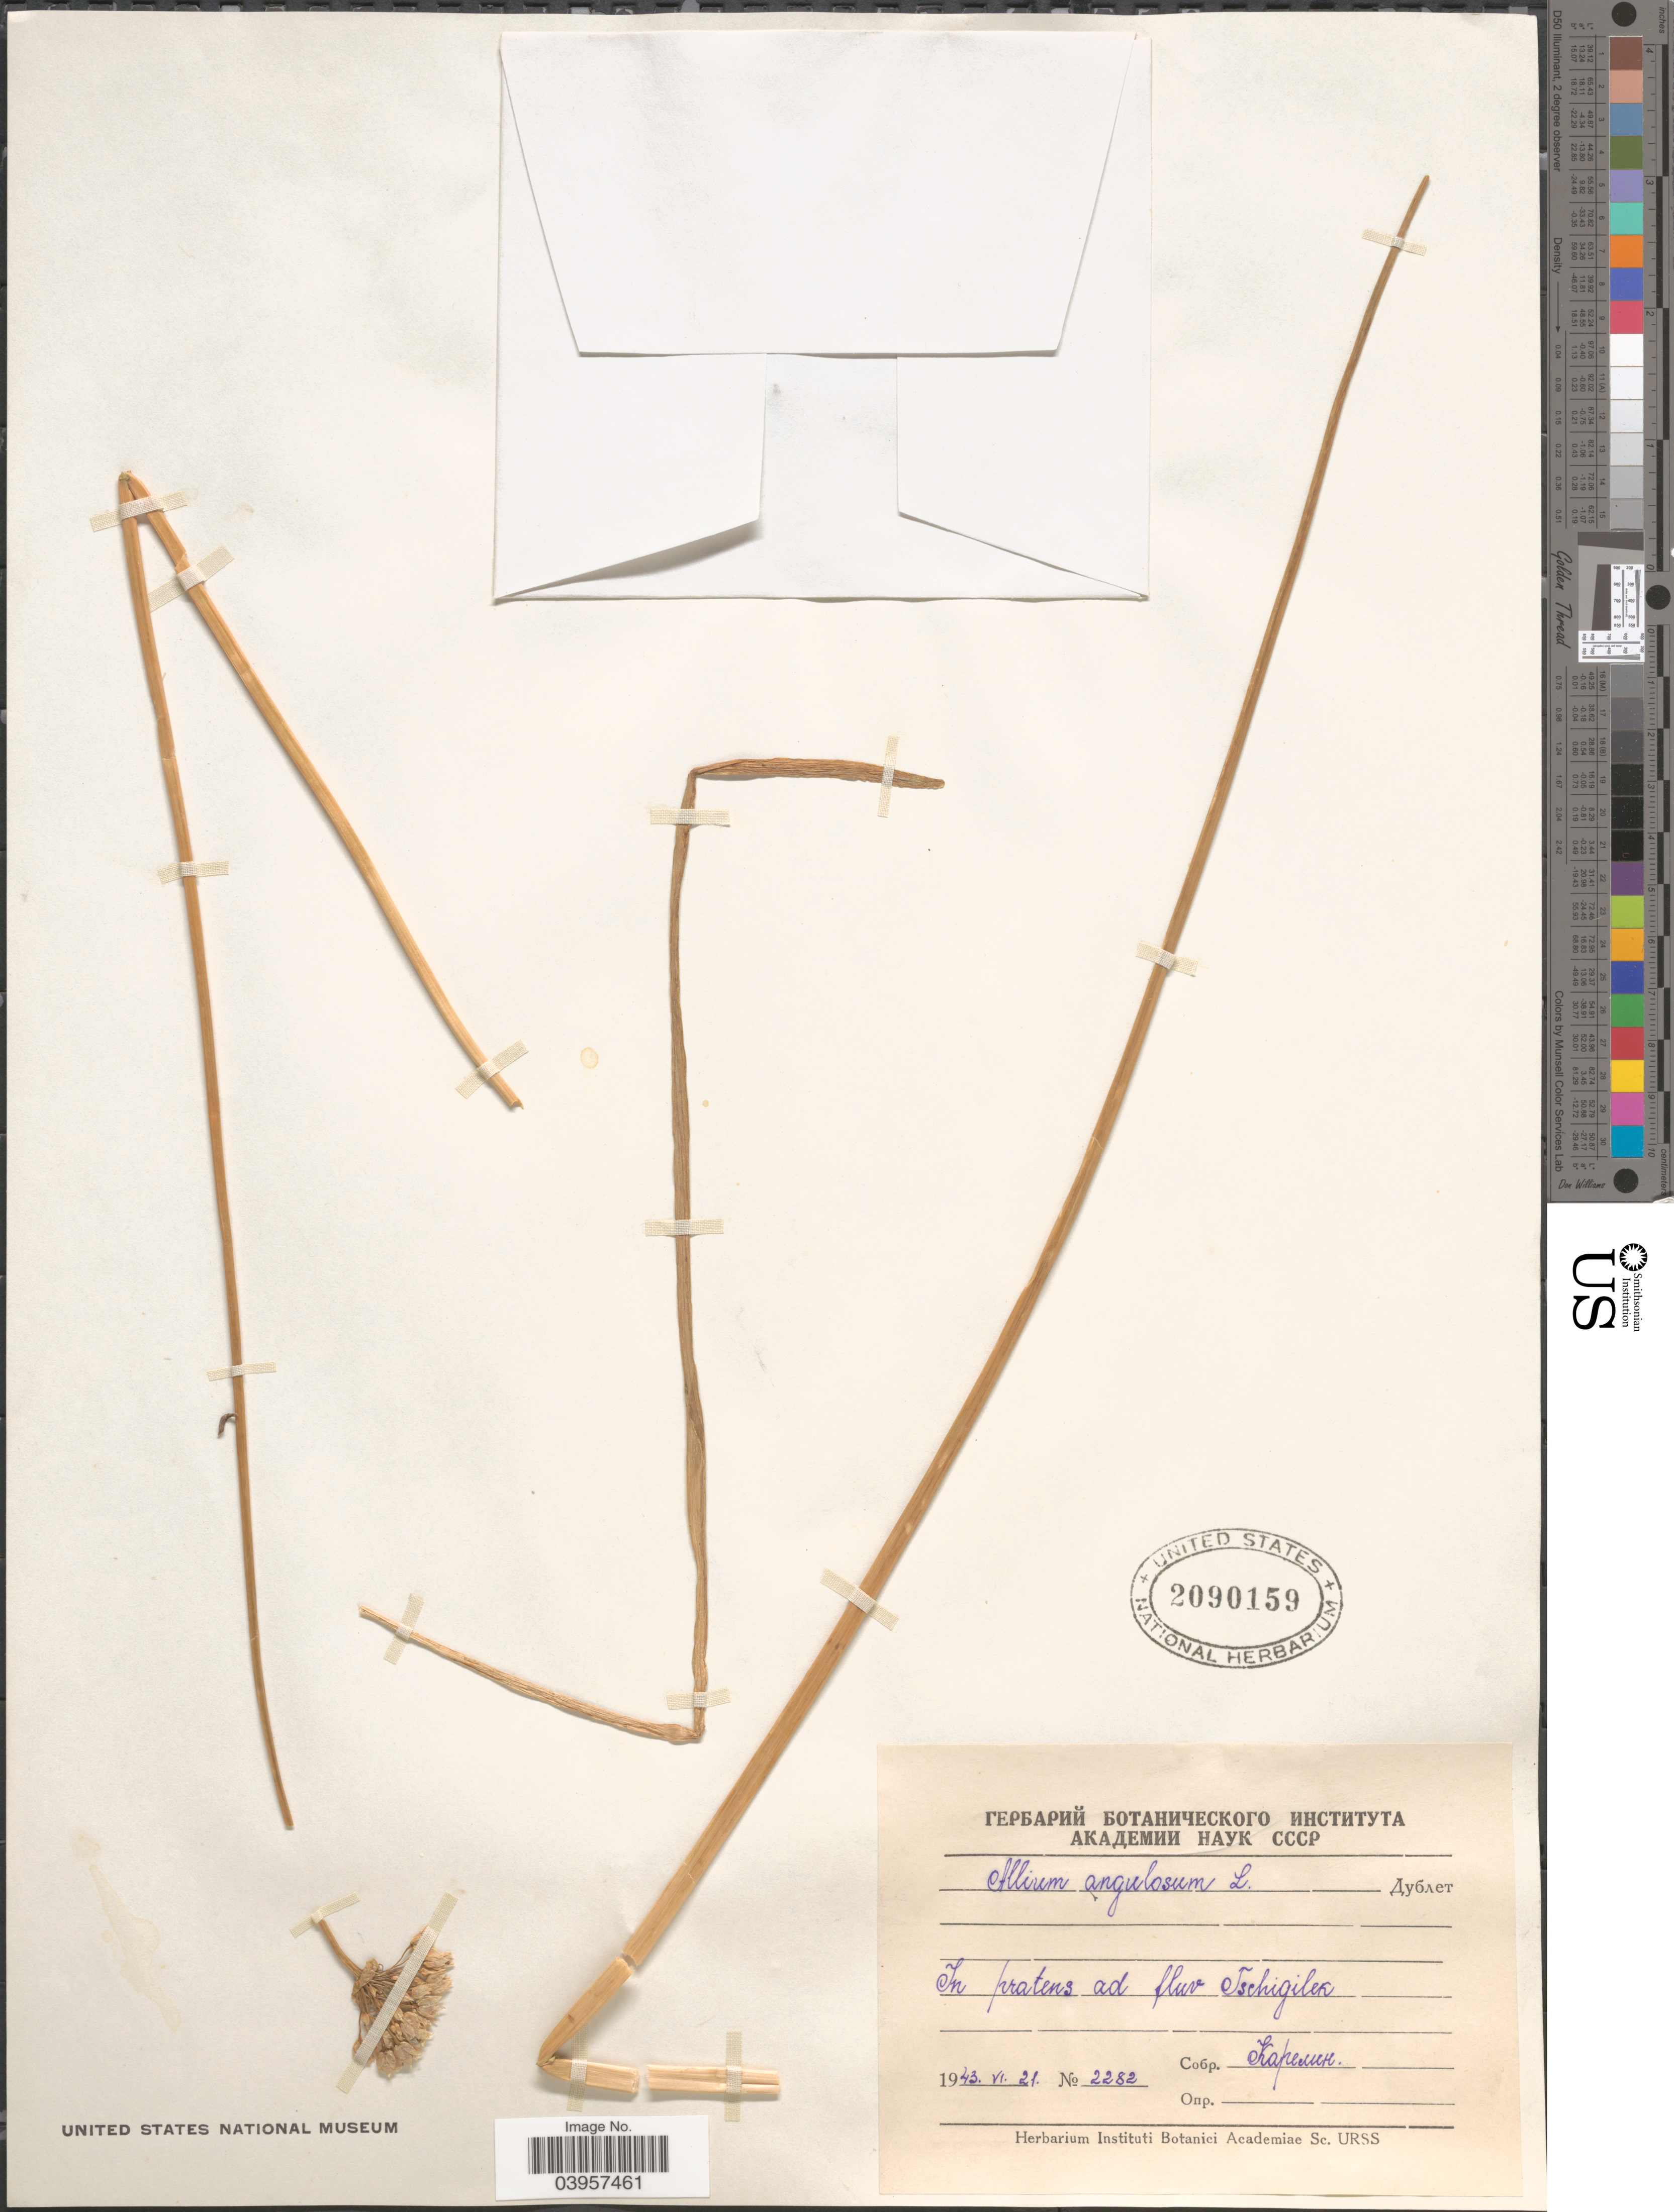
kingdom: Plantae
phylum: Tracheophyta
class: Liliopsida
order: Asparagales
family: Amaryllidaceae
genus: Allium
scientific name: Allium angulosum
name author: L.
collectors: Karelin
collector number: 2282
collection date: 1943-06-21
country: Kazakhstan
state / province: East Kazakhstan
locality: In pratens ad fluv Tschigilek.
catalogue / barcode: US 2090159